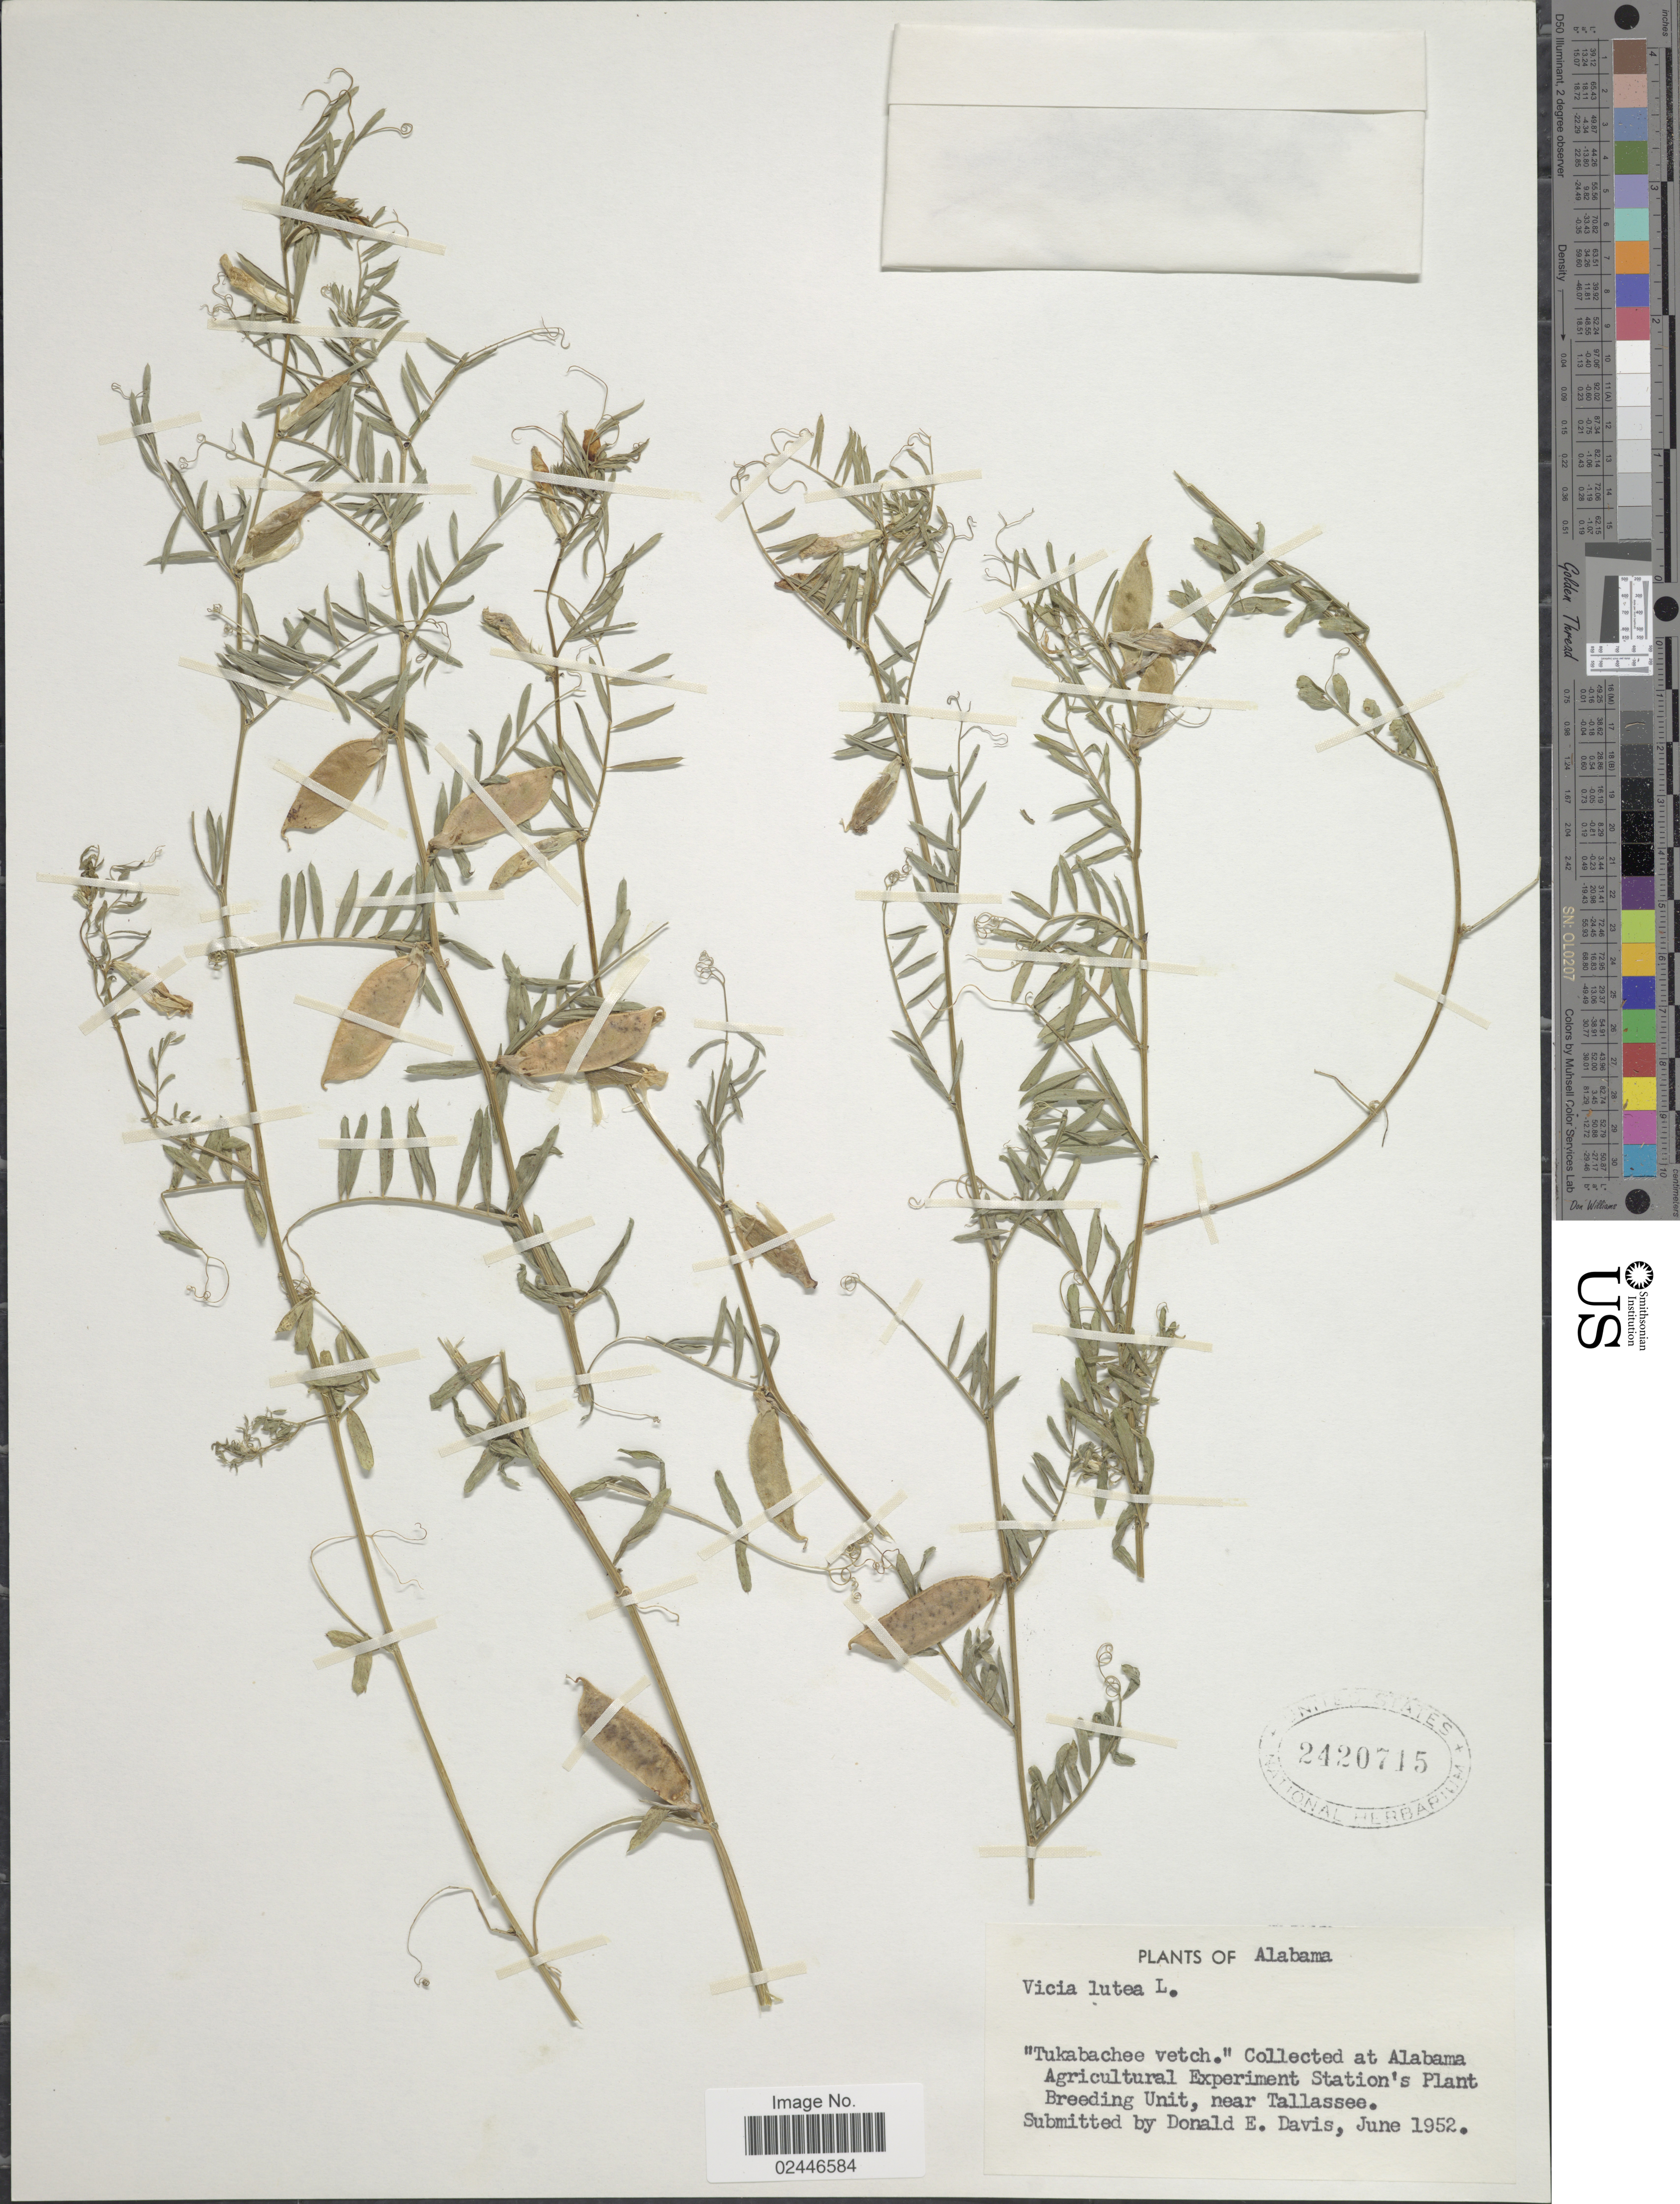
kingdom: Plantae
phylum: Tracheophyta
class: Magnoliopsida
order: Fabales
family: Fabaceae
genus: Vicia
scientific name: Vicia lutea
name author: L.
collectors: D. Davis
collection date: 1952-06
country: United States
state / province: Alabama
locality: Alabama Agricultural Experiment Station Breeding Unit, near Tallassee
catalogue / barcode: US 2420715